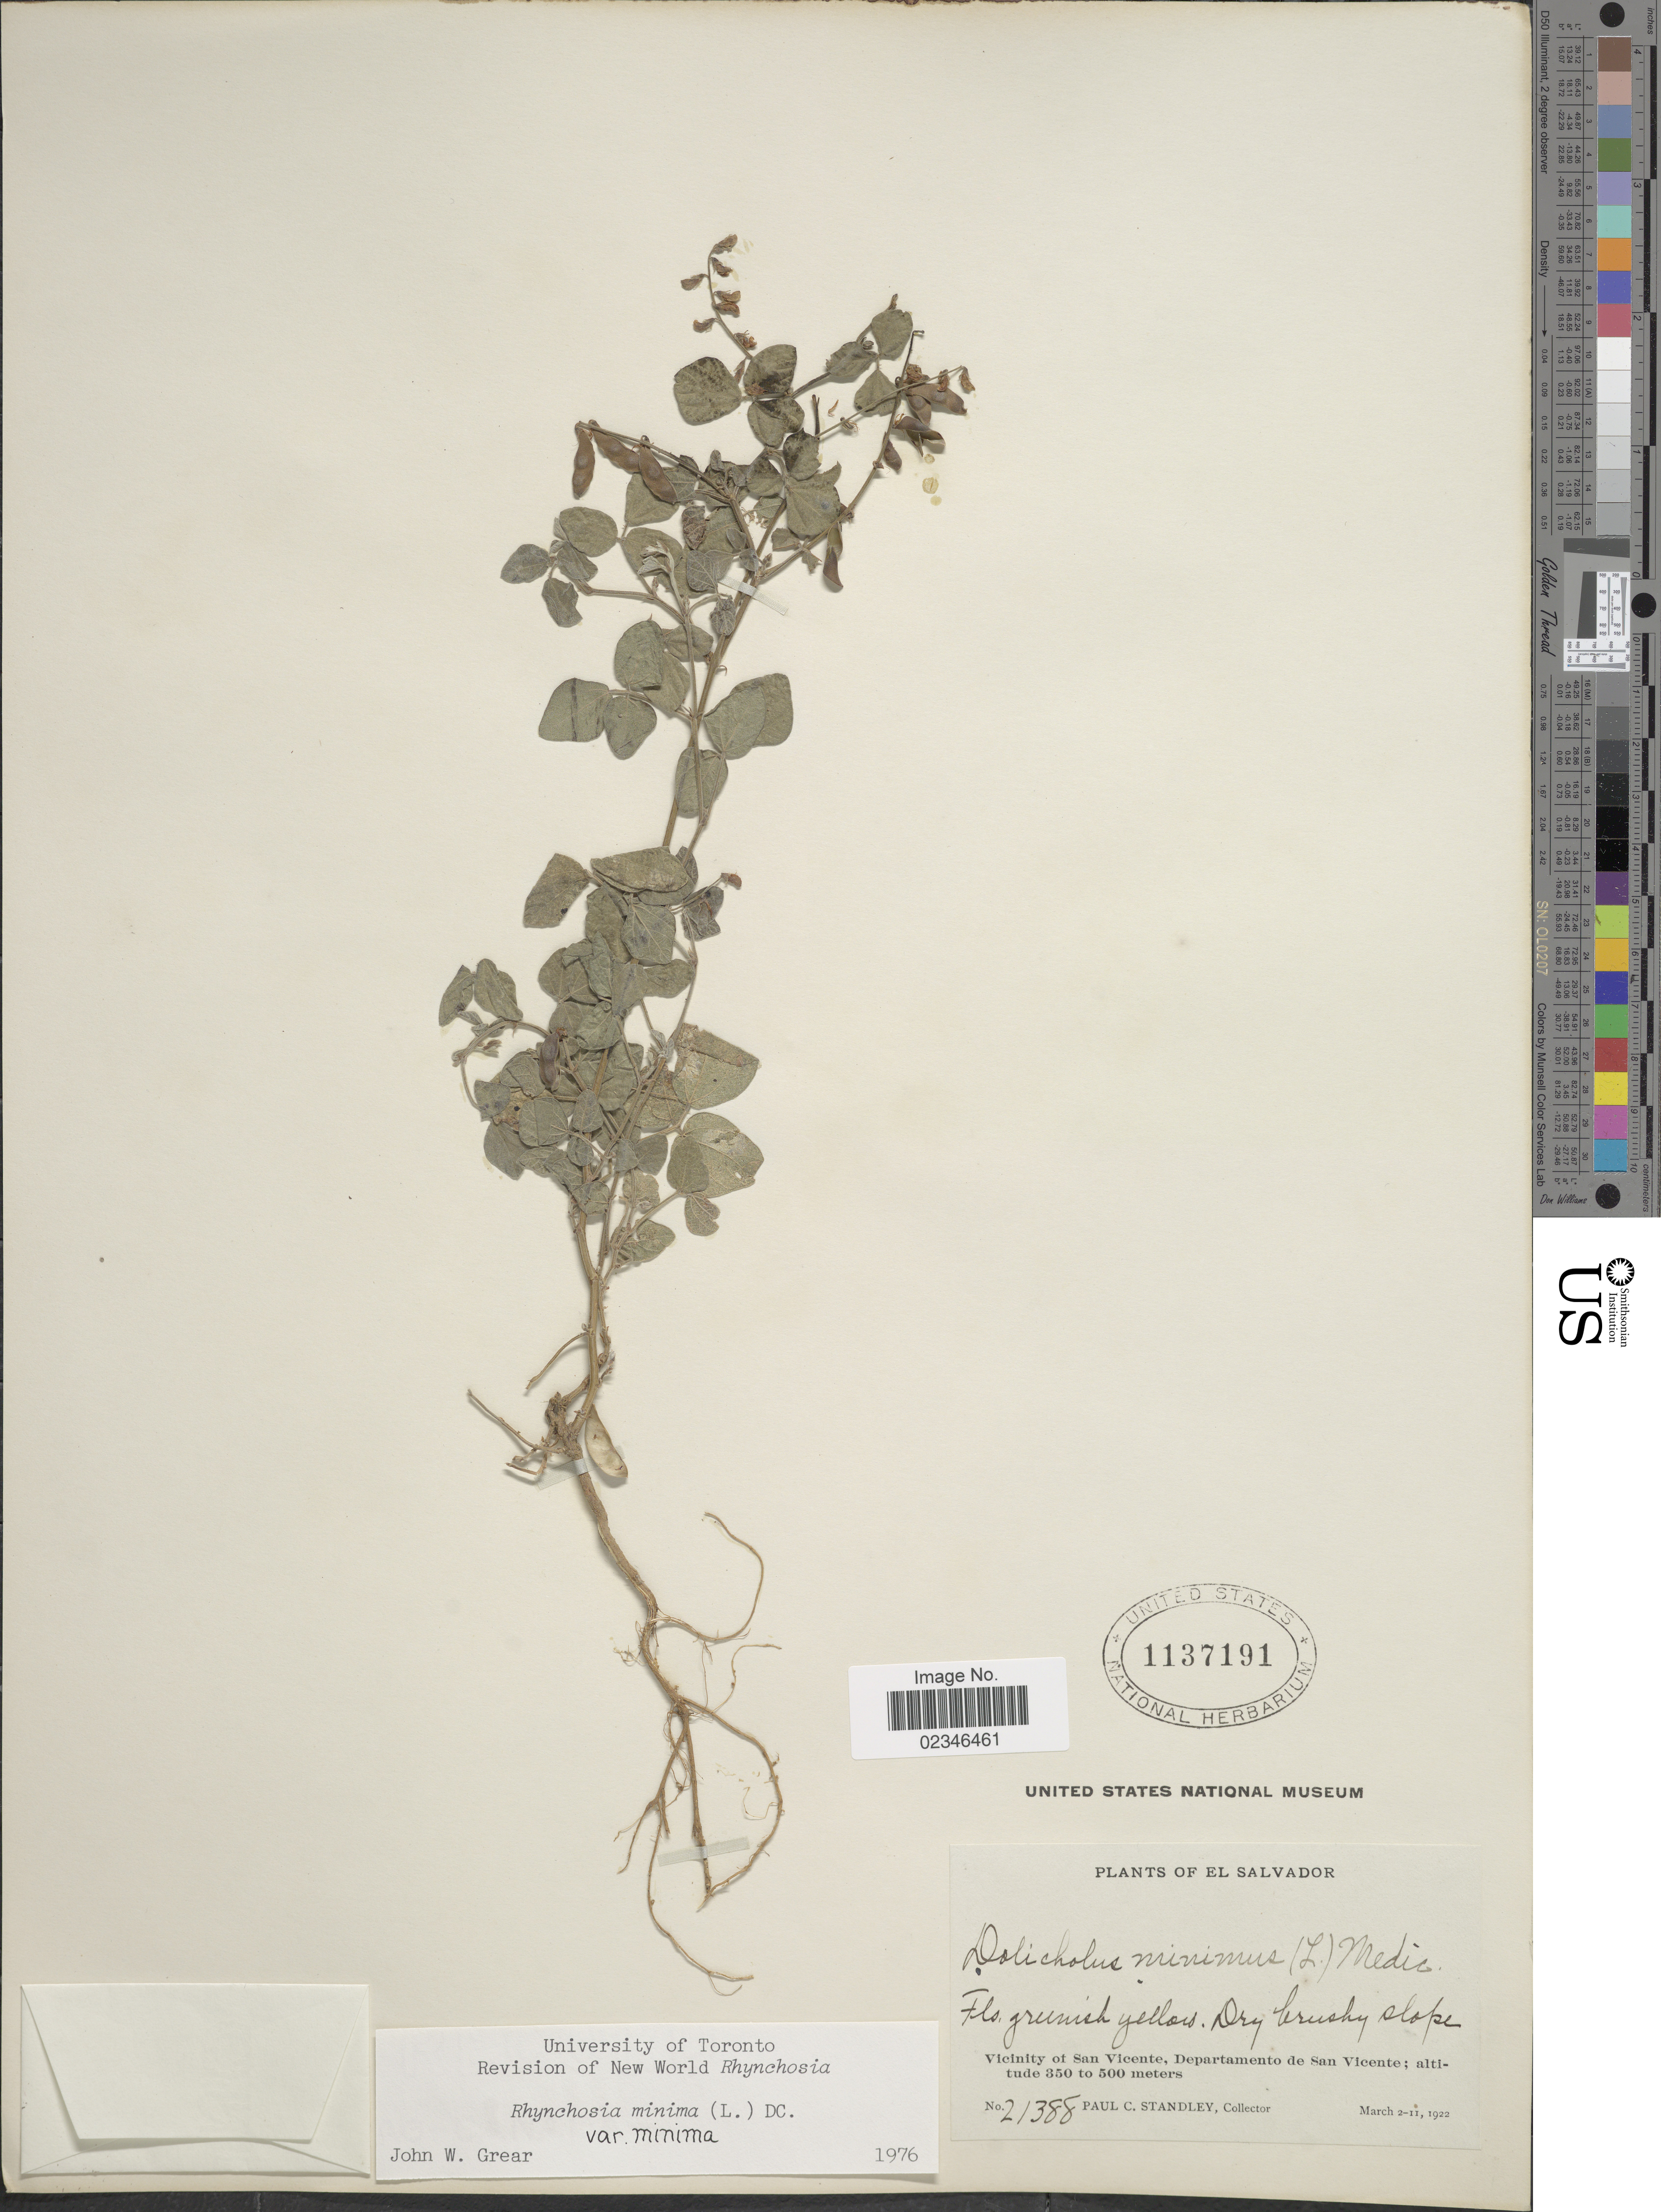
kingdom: Plantae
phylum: Tracheophyta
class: Magnoliopsida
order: Fabales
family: Fabaceae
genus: Rhynchosia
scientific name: Rhynchosia minima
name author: (L.) DC.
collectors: P. C. Standley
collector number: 21388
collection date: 1922-03-02/1922-03-11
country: El Salvador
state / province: San Vincente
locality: Vicinity of San Vicente, Departamento de San Vicente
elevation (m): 350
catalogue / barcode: US 1137191